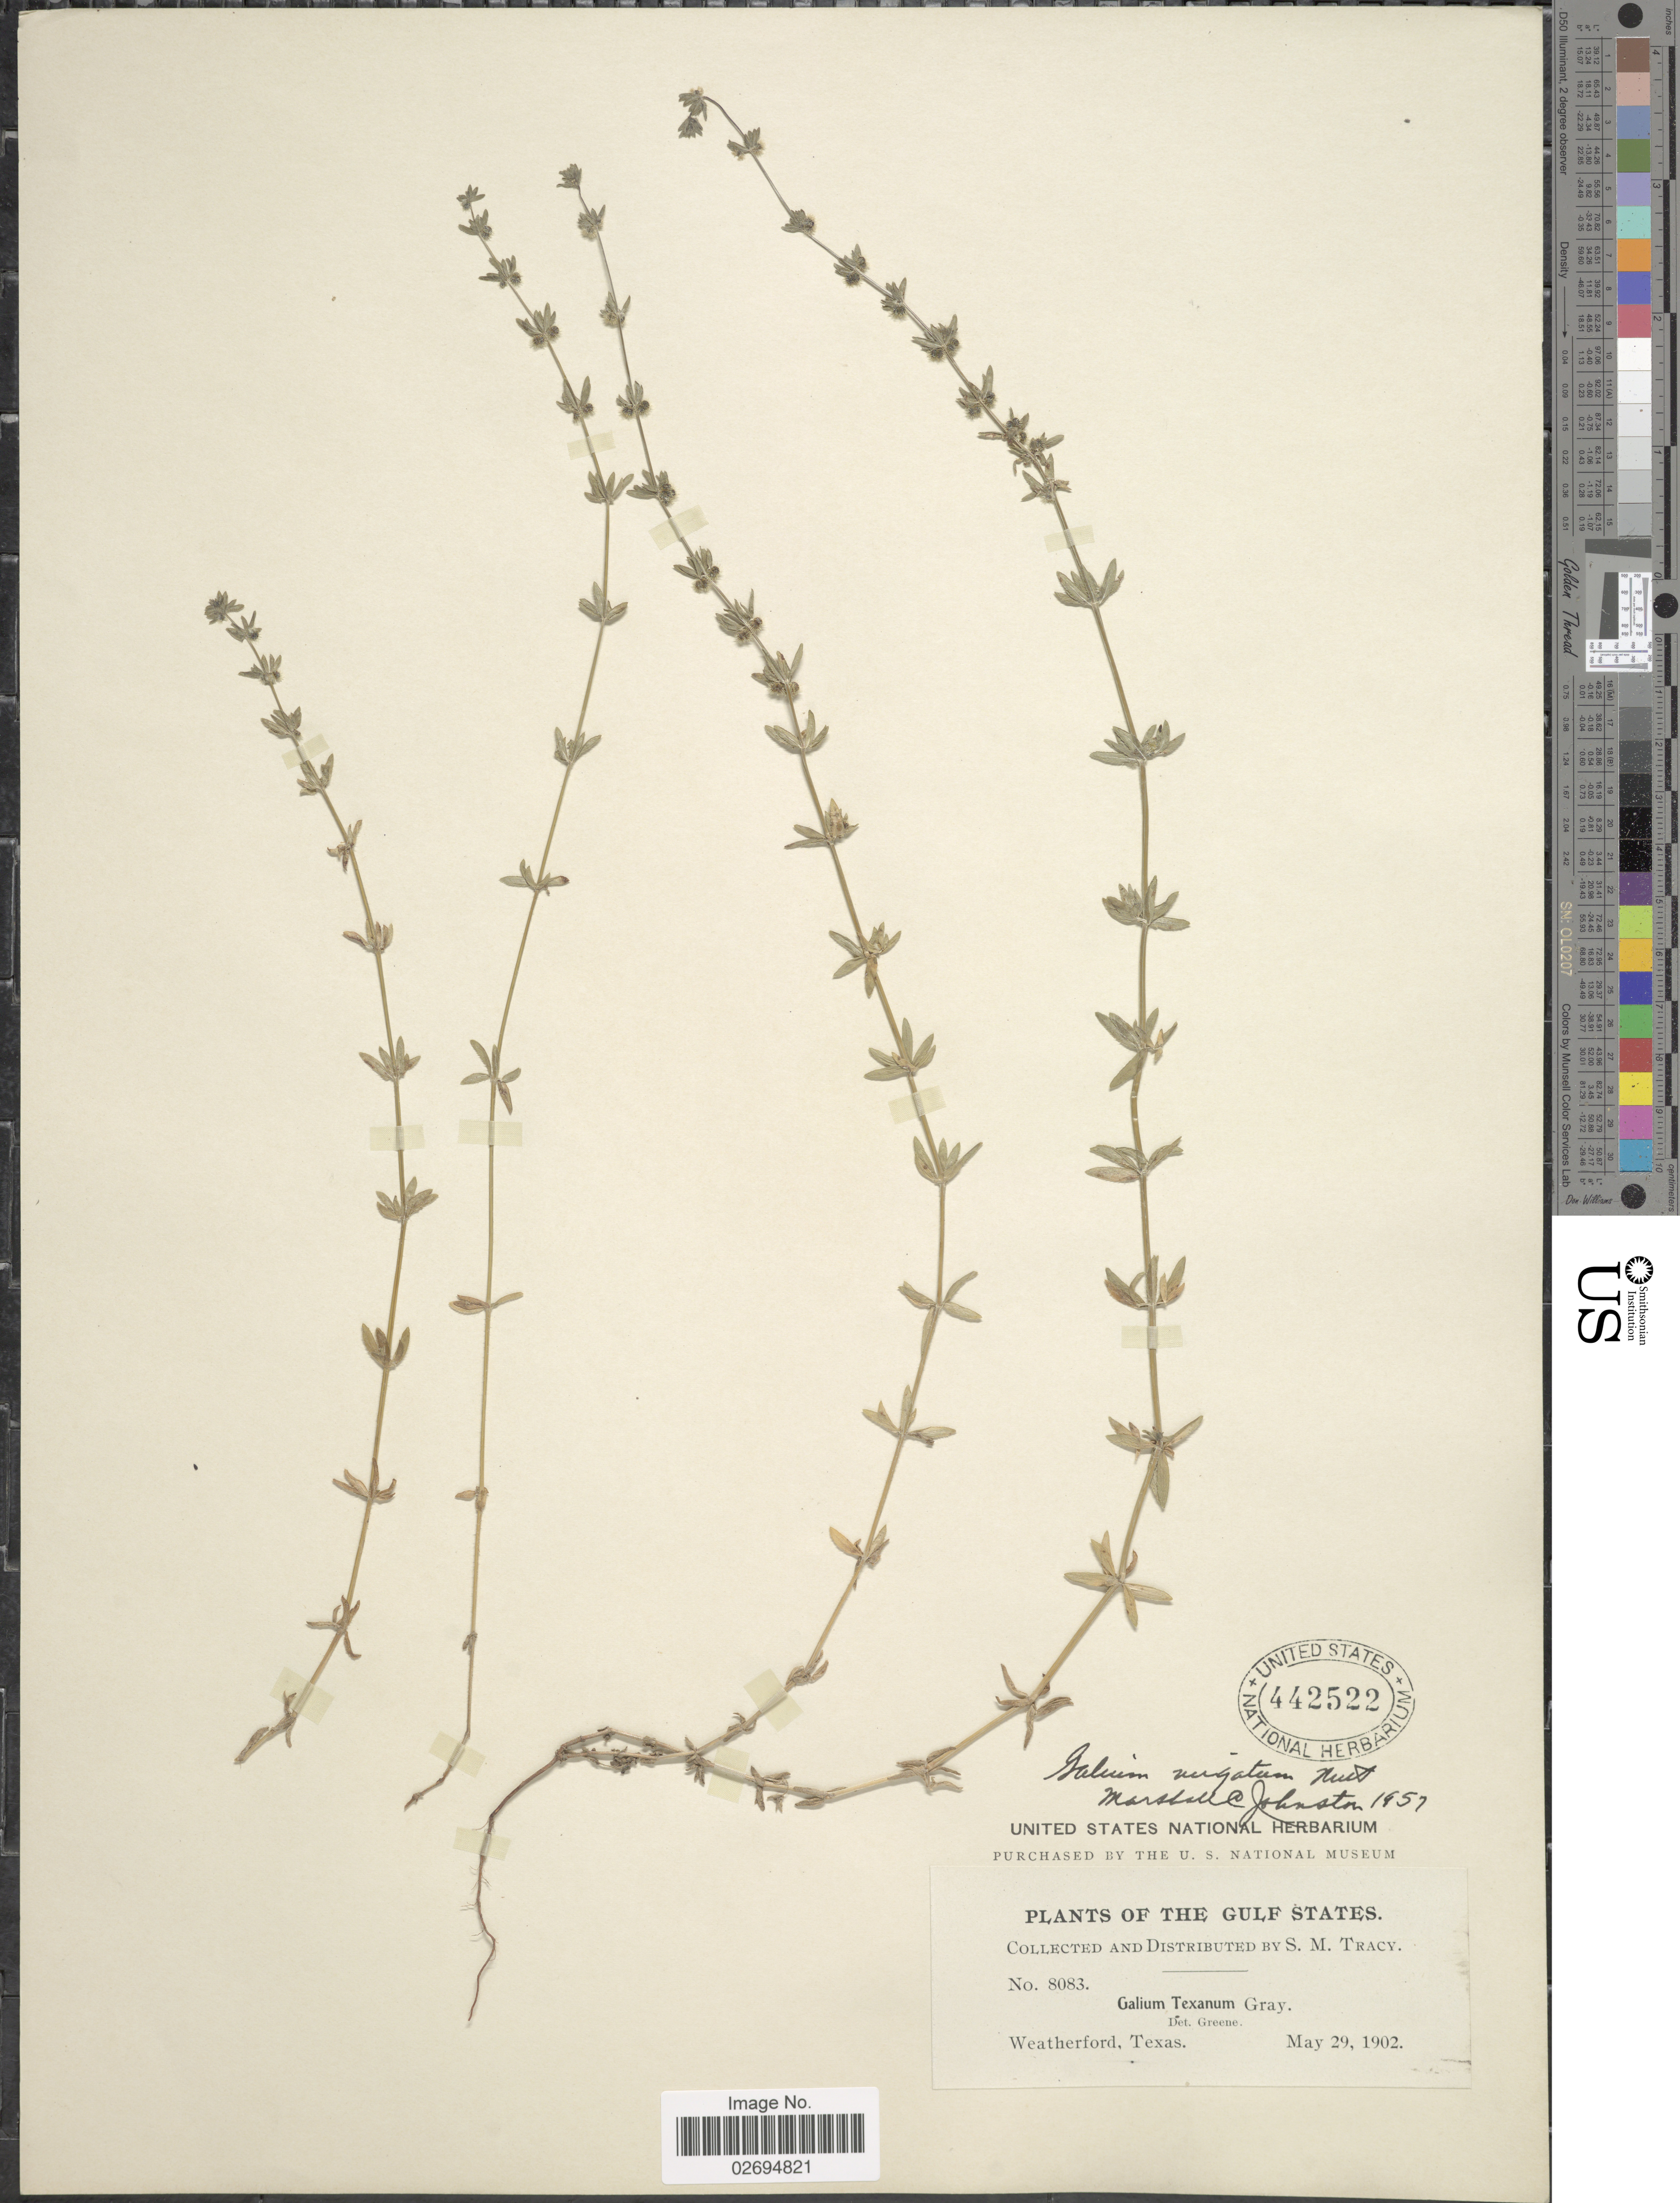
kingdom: Plantae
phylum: Tracheophyta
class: Magnoliopsida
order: Gentianales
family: Rubiaceae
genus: Galium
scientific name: Galium virgatum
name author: Nutt.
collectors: S. M. Tracy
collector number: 8083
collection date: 1902-05-29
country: United States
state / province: Texas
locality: The Gulf States, Weatherford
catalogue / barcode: US 442522